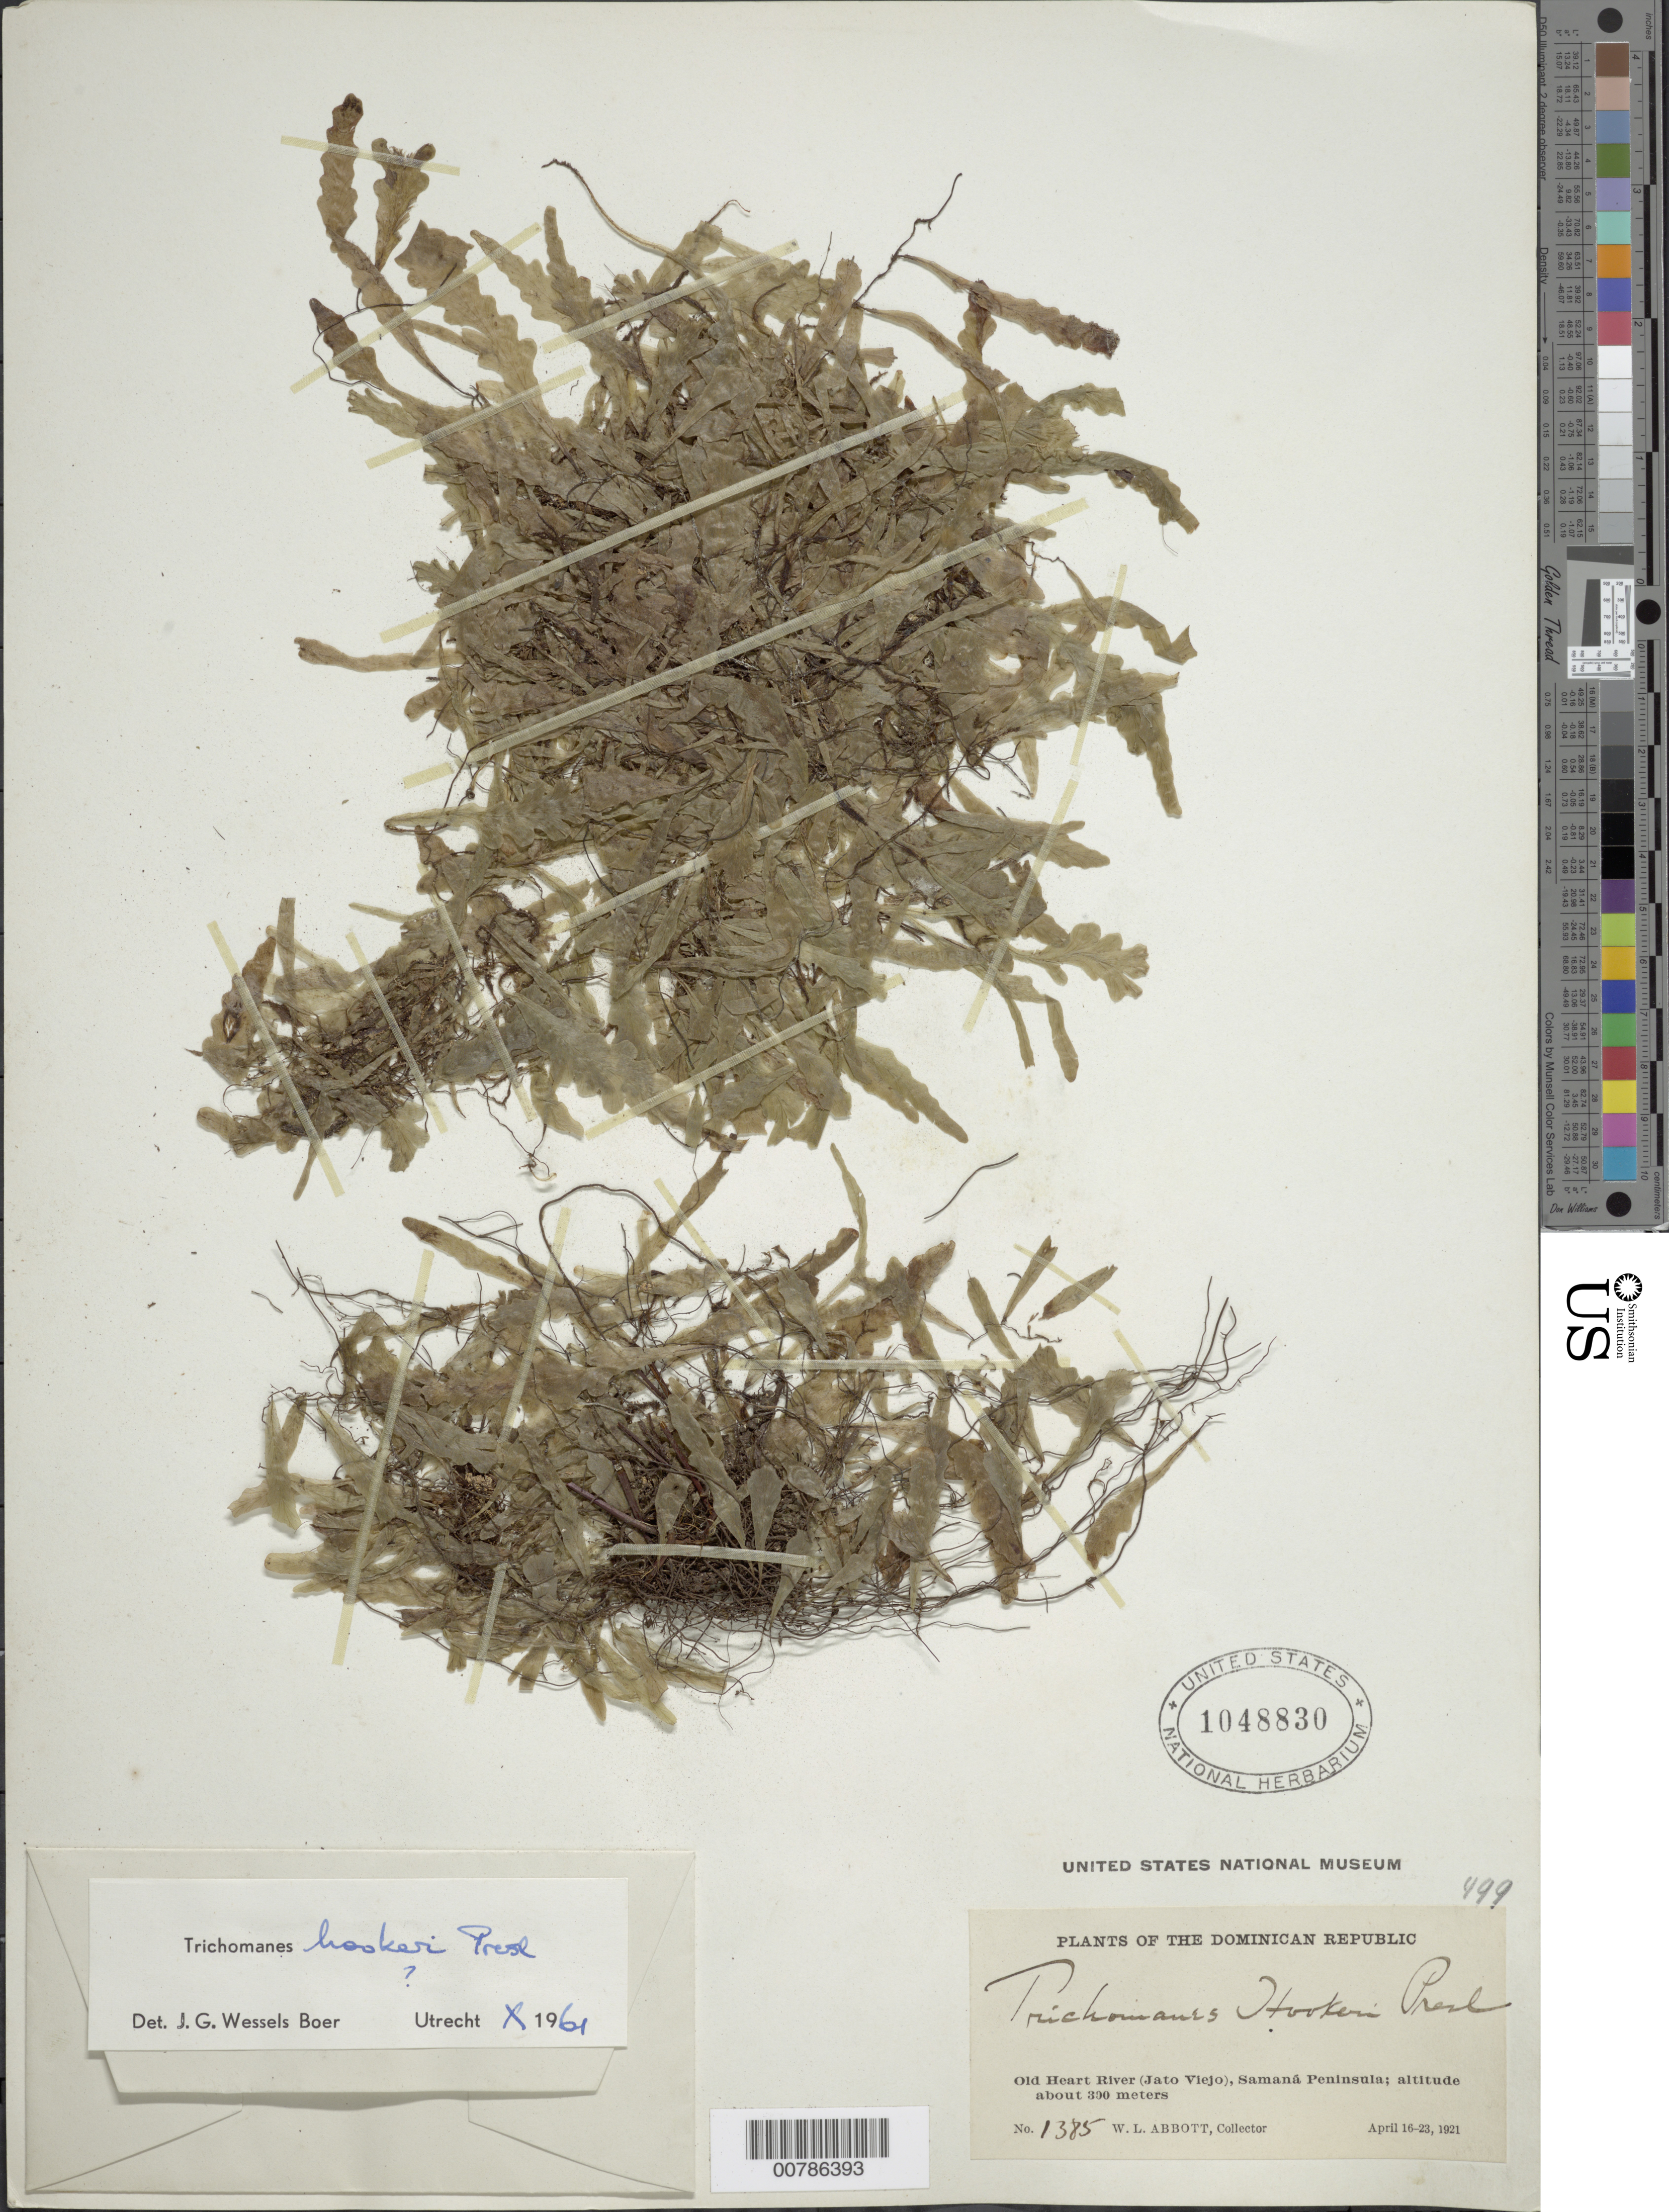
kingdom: Plantae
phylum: Tracheophyta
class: Polypodiopsida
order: Hymenophyllales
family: Hymenophyllaceae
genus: Didymoglossum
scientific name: Didymoglossum hookeri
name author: C. Presl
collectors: W. L. Abbott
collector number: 1385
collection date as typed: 16 Apr 1910 23 Apr 1921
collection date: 1910-04-16/1921-04-23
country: Dominican Republic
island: Hispaniola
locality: Old Hear River (Jato Viejo), Samaná Peninsula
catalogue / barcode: US 1048830